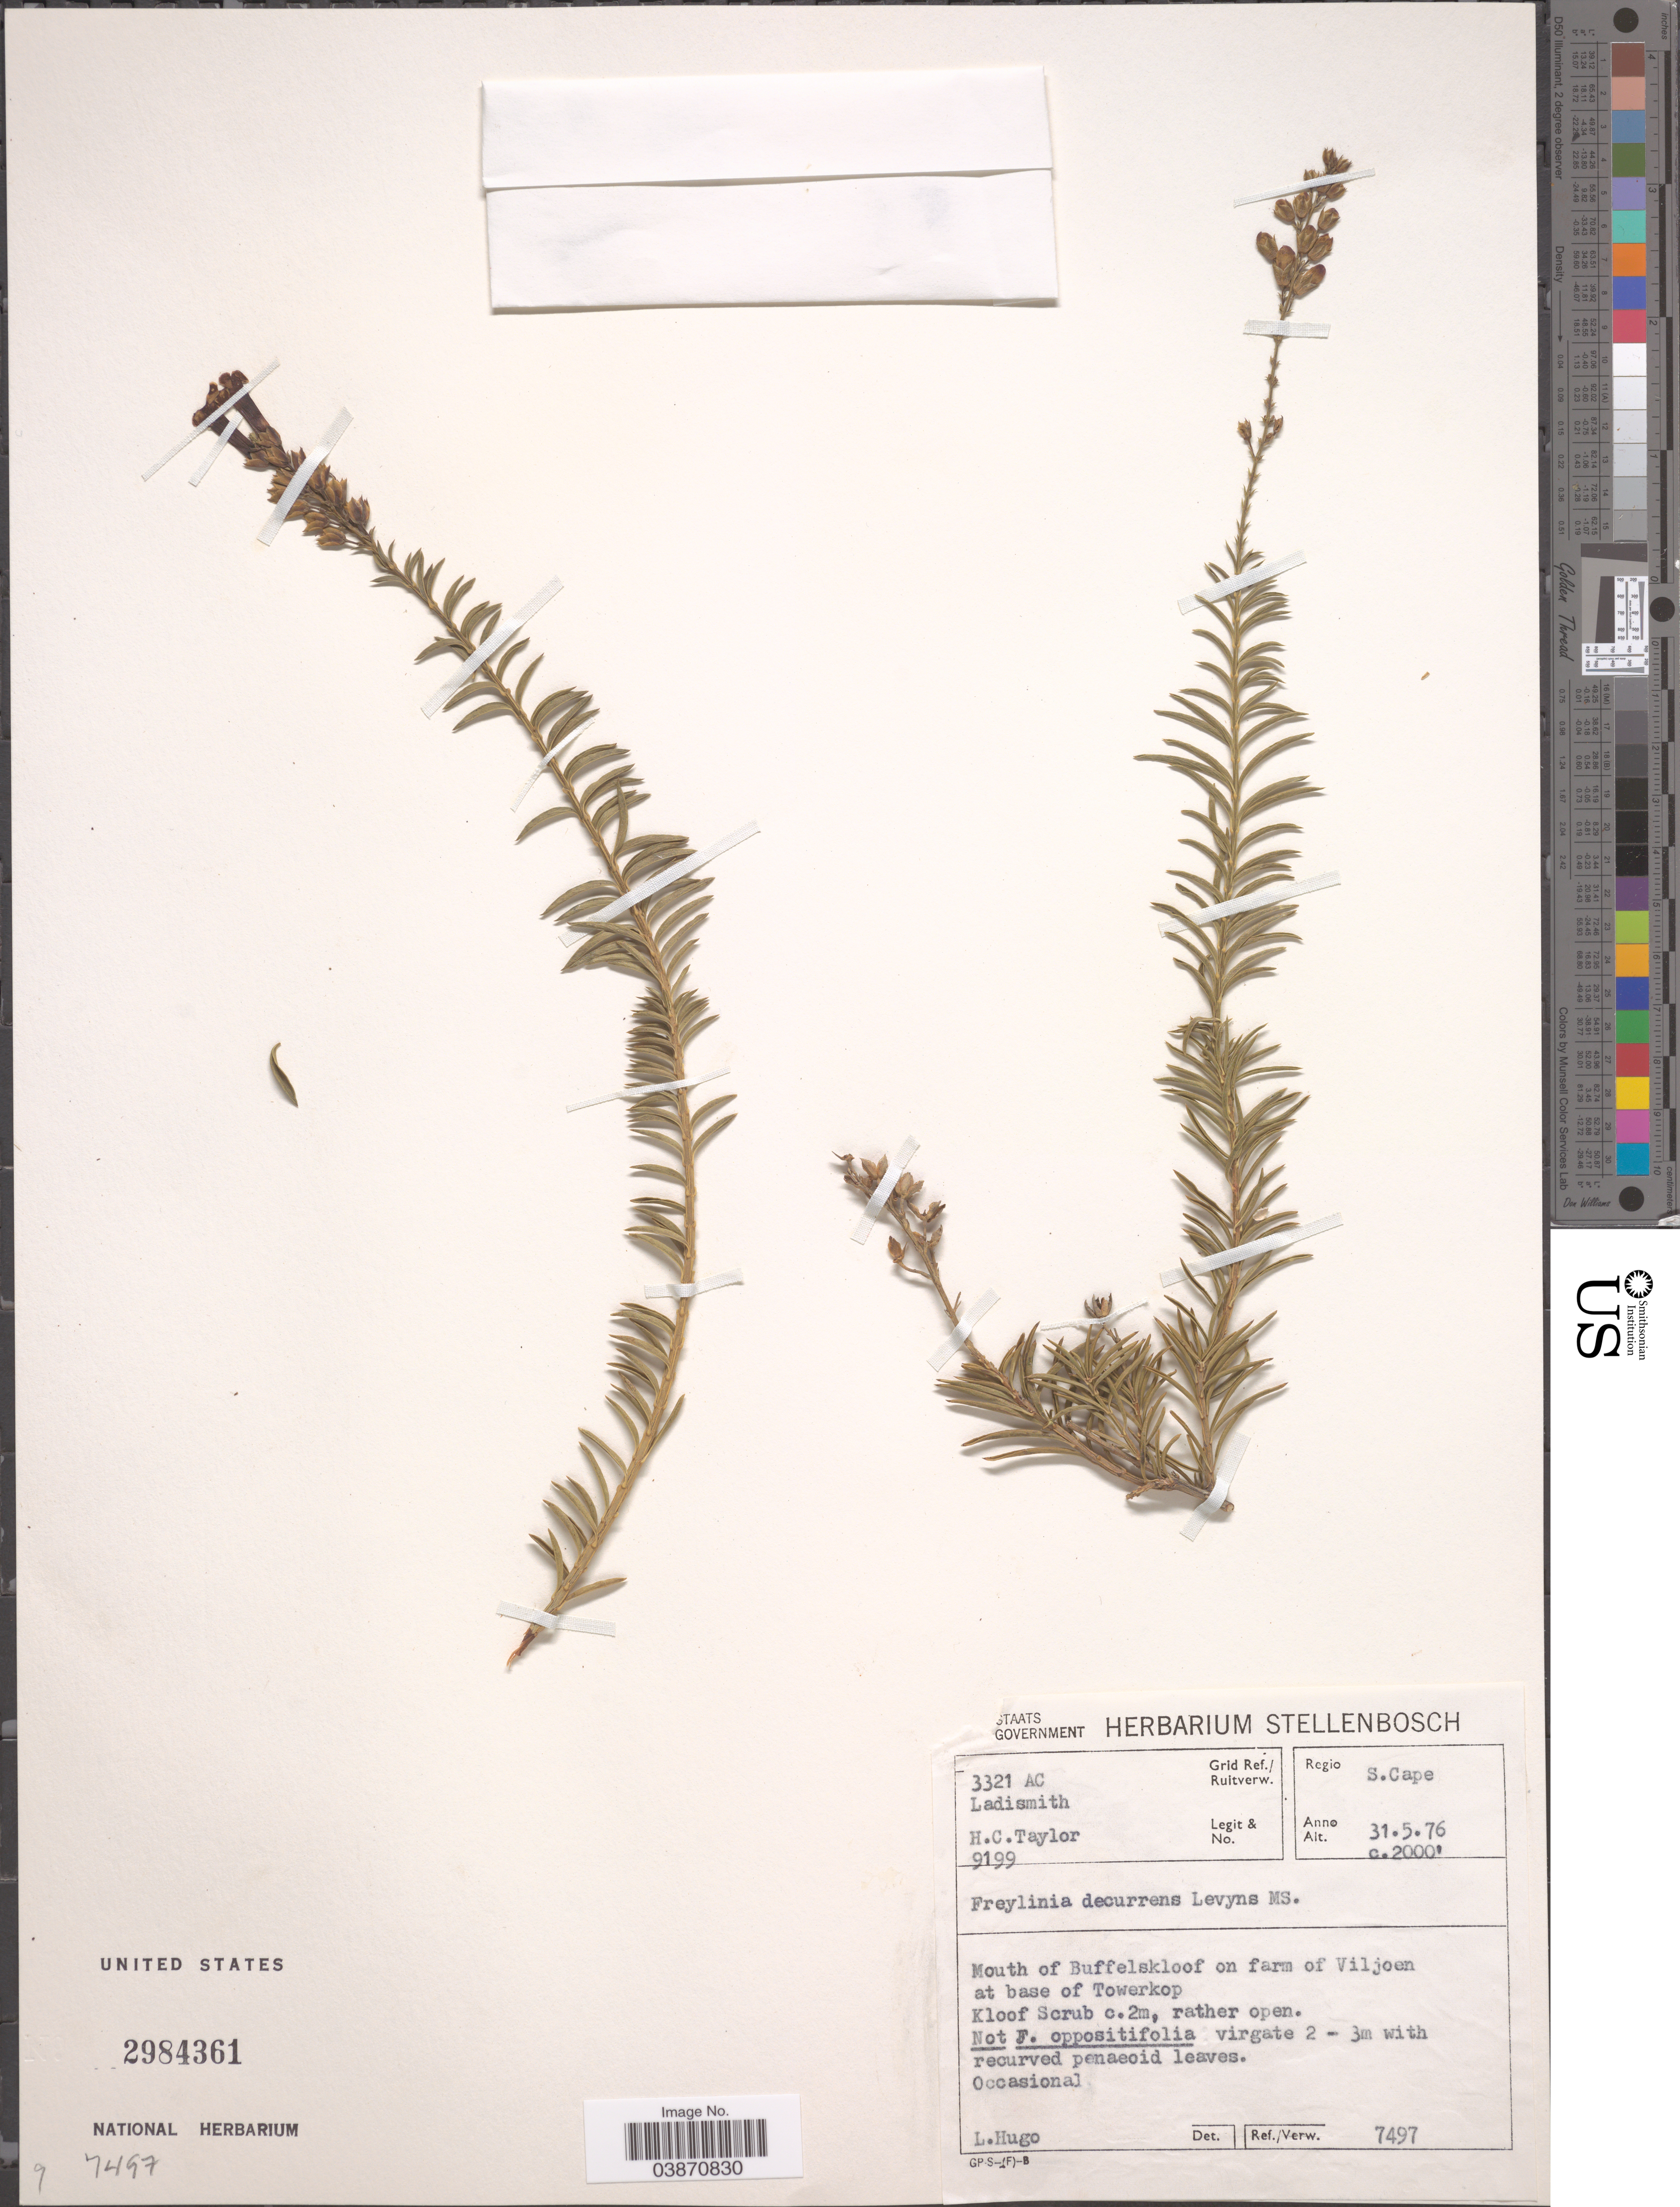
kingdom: Plantae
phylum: Tracheophyta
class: Magnoliopsida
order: Lamiales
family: Scrophulariaceae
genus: Freylinia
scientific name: Freylinia decurrens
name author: Levyns ex van Jaarsv.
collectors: H. Taylor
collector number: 9199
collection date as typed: Transcribed d/m/y: 31/5/76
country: South Africa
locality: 3321 AC Ladismith Grid Ref./Ruitverw. Regio S. Cape. Mouth of Buffelskloof on farm of Viljoen at base of Towerkop.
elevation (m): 610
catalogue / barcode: US 2984361